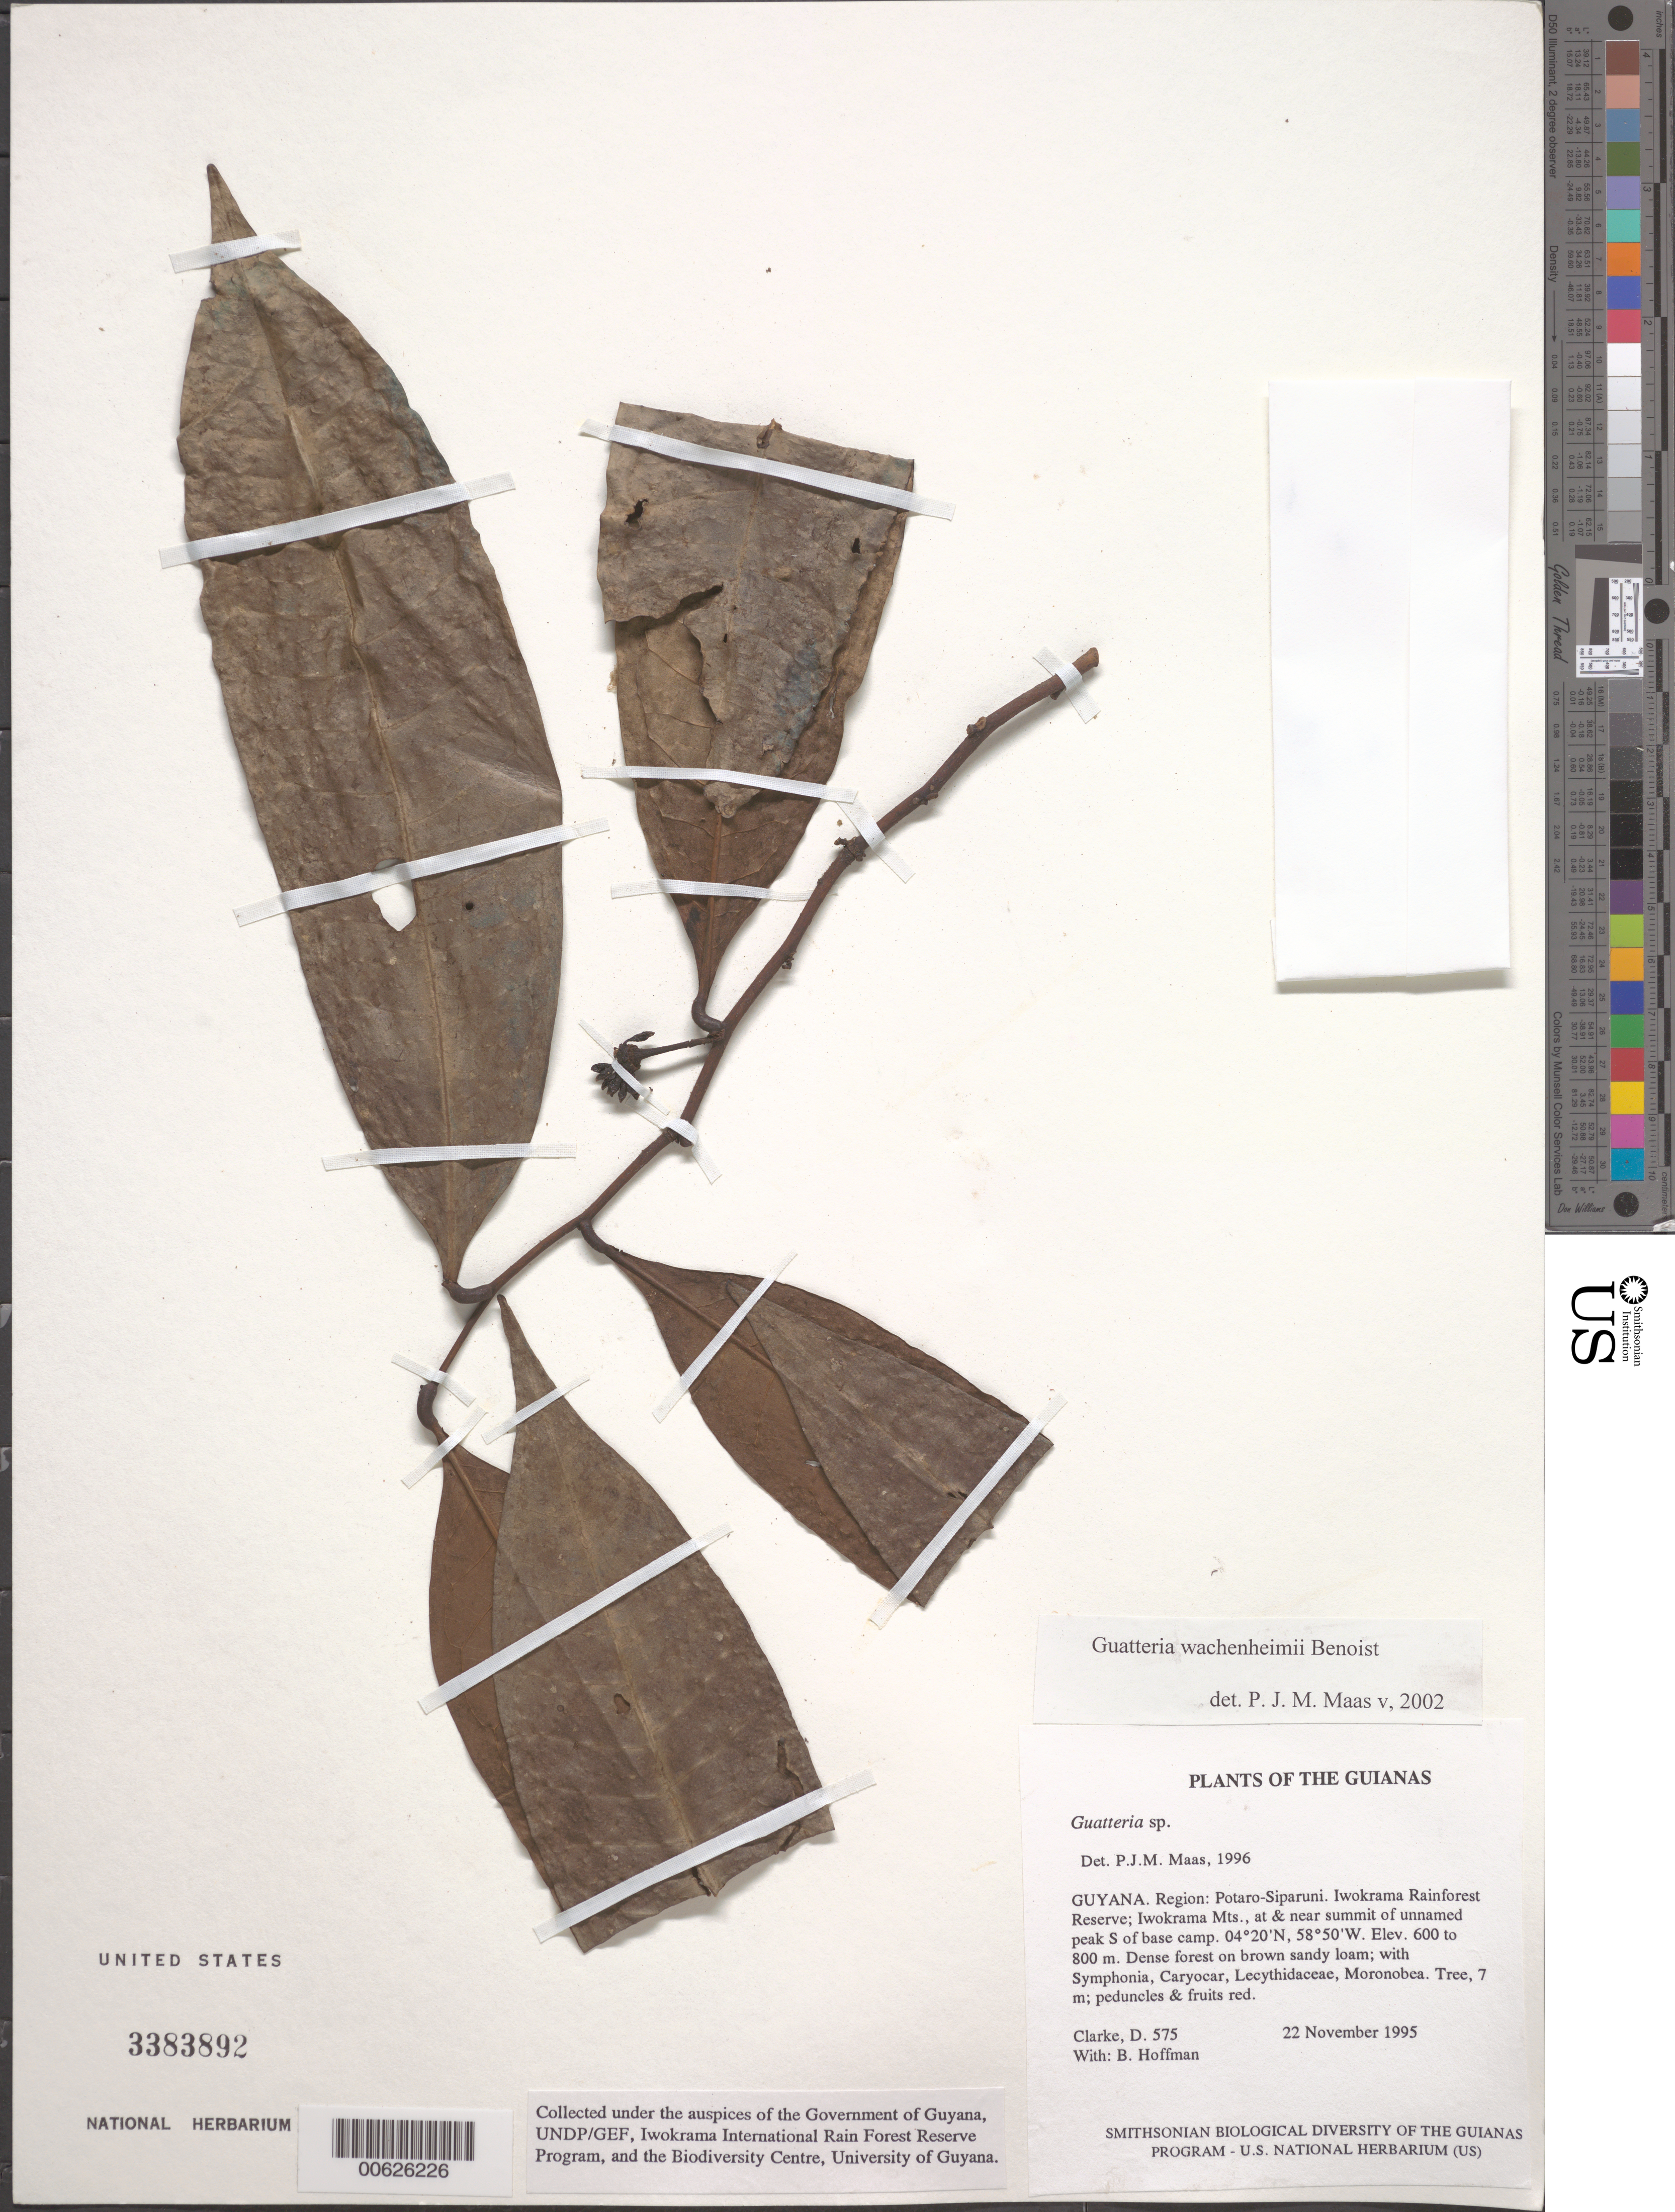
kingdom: Plantae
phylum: Tracheophyta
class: Magnoliopsida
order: Magnoliales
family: Annonaceae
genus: Guatteria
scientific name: Guatteria wachenheimii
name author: Benoist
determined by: Maas, Paul J. M.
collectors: H. D. Clarke & B. Hoffman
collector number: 575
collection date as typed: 22 November 1995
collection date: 1995-11-22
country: Guyana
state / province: Potaro-Siparuni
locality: Iwokrama Rainforest Reserve; Iwokrama Mts., at & near summit of unnamed peak S of base camp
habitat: Dense forest on brown sandy loam; with Symphonia, Caryocar, Lecythidaceae, Moronobea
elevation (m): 600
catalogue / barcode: US 3383892